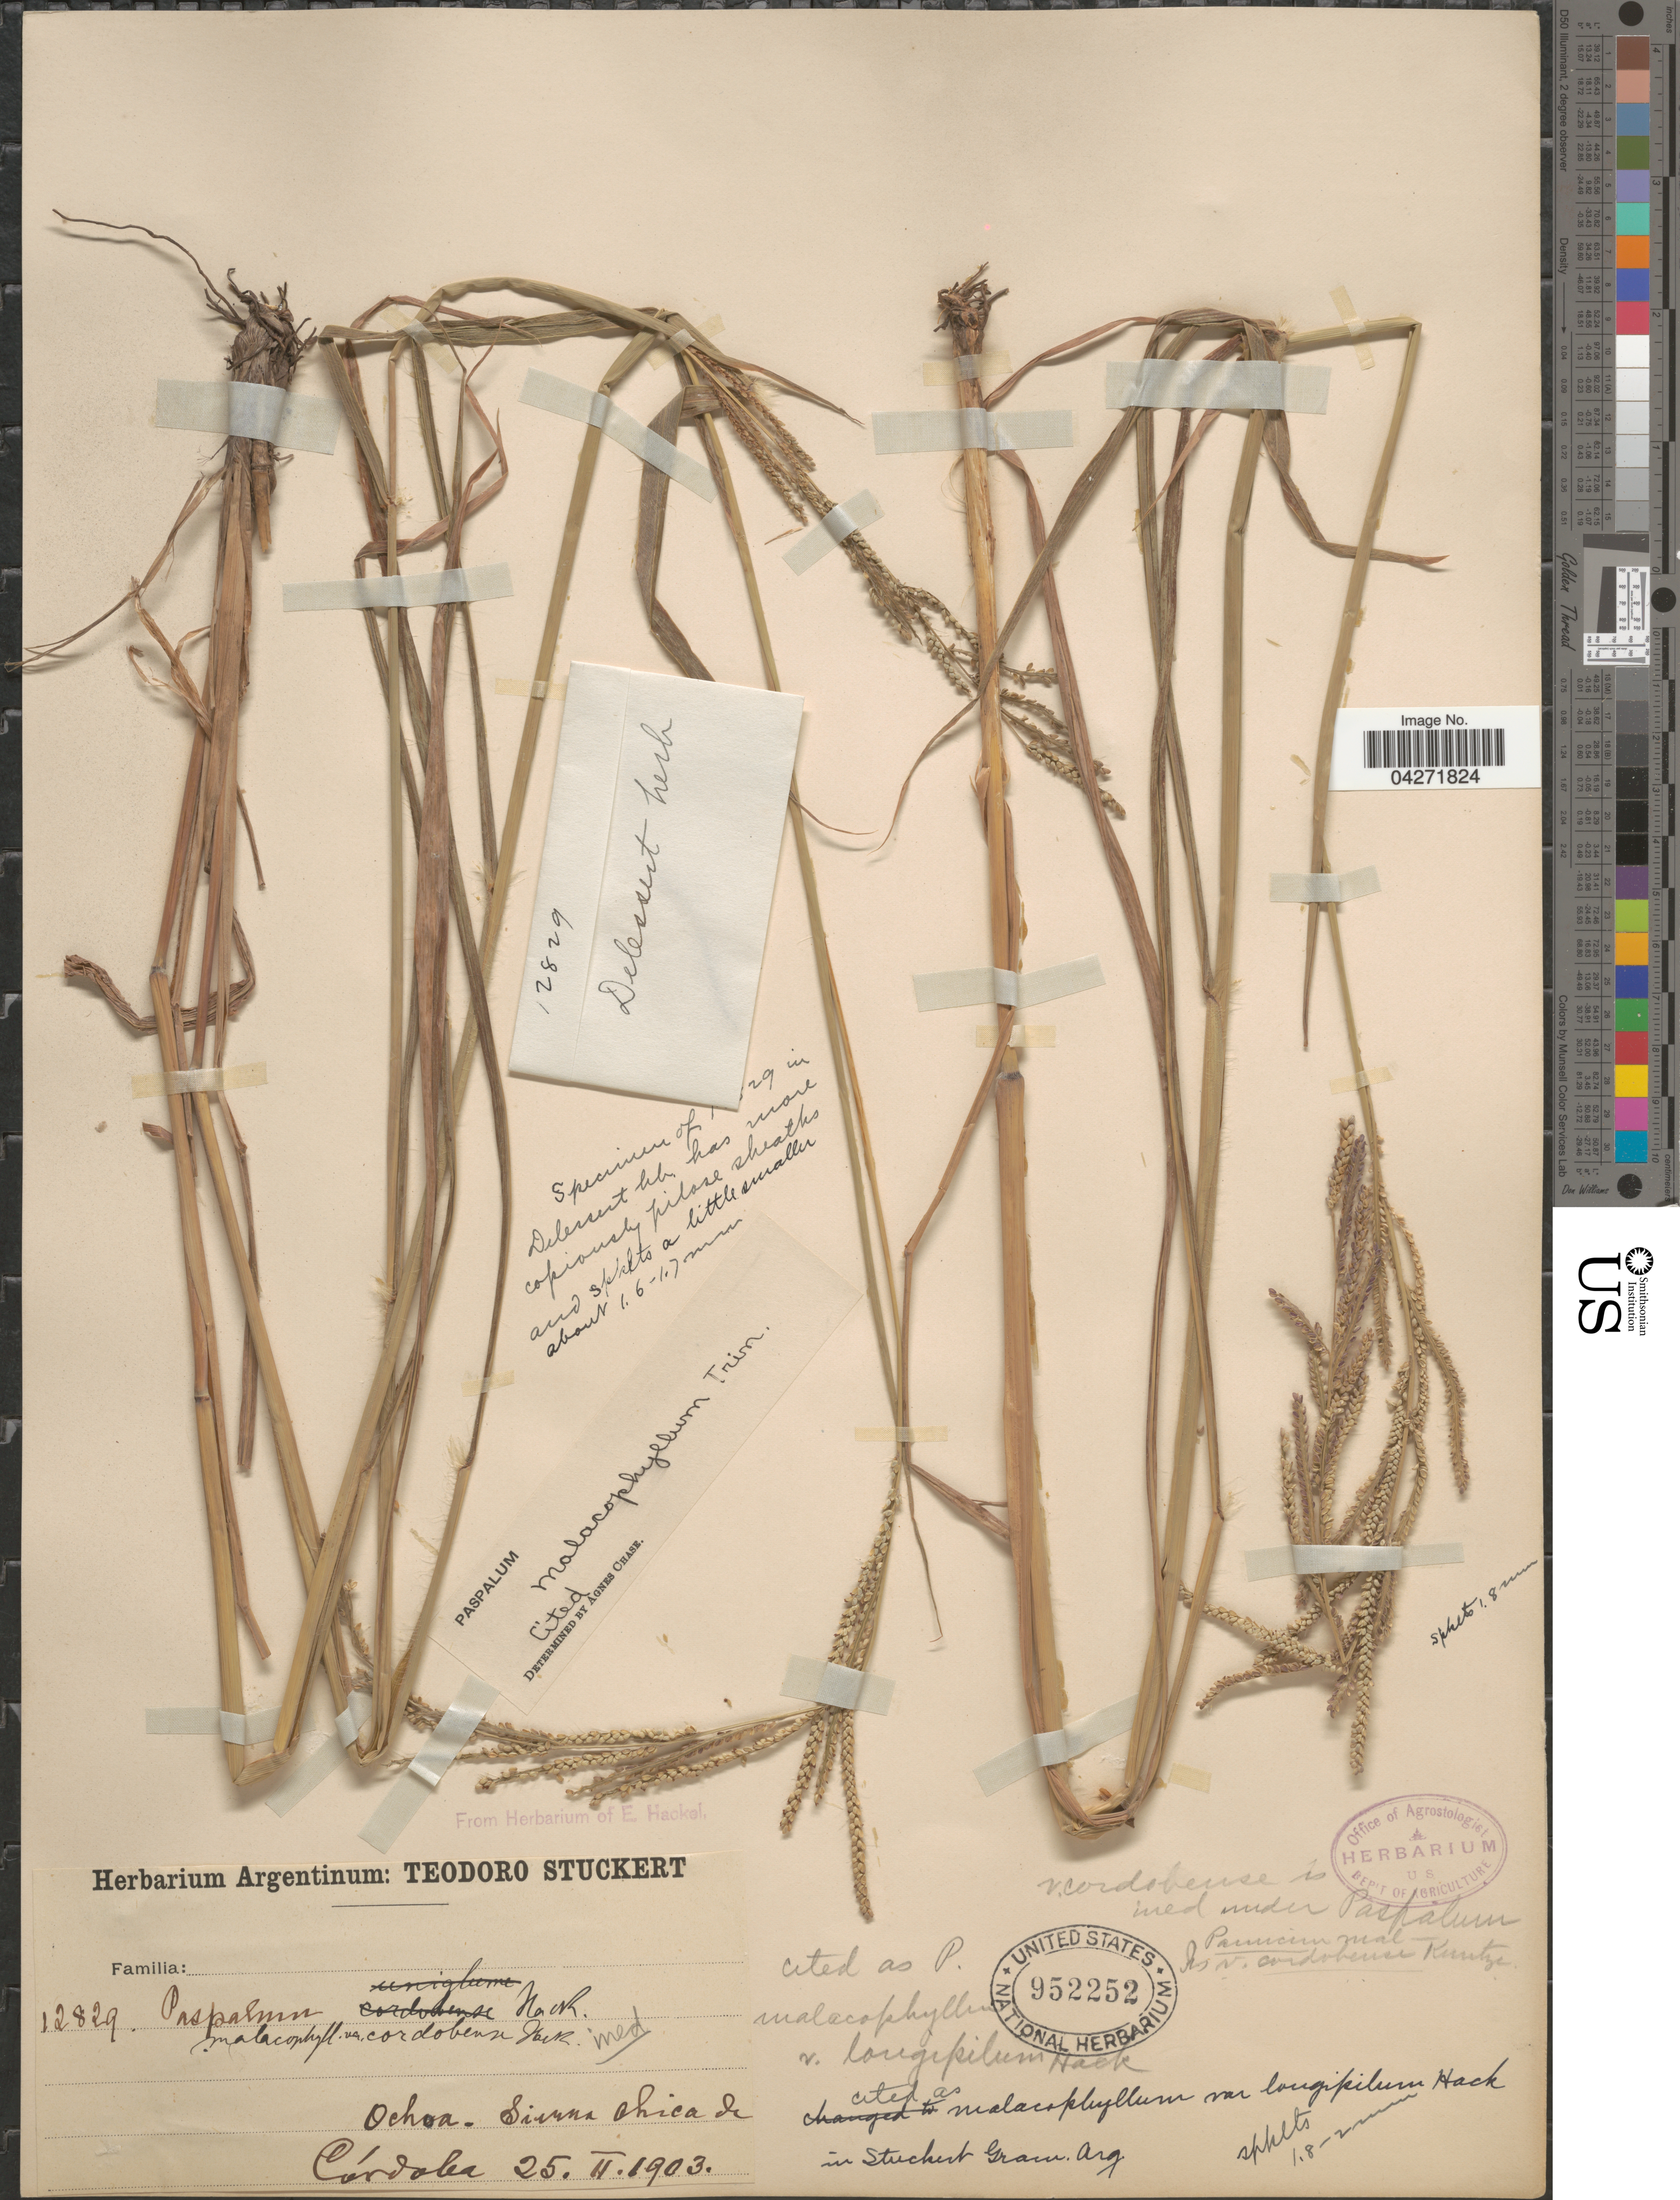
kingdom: Plantae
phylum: Tracheophyta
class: Liliopsida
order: Poales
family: Poaceae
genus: Paspalum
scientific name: Paspalum malacophyllum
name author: Trin.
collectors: T. Stuckert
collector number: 12829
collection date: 1903-02-25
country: Argentina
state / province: Cordoba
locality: Ochoa - Sierra Chica de Córdoba.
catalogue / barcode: US 952252